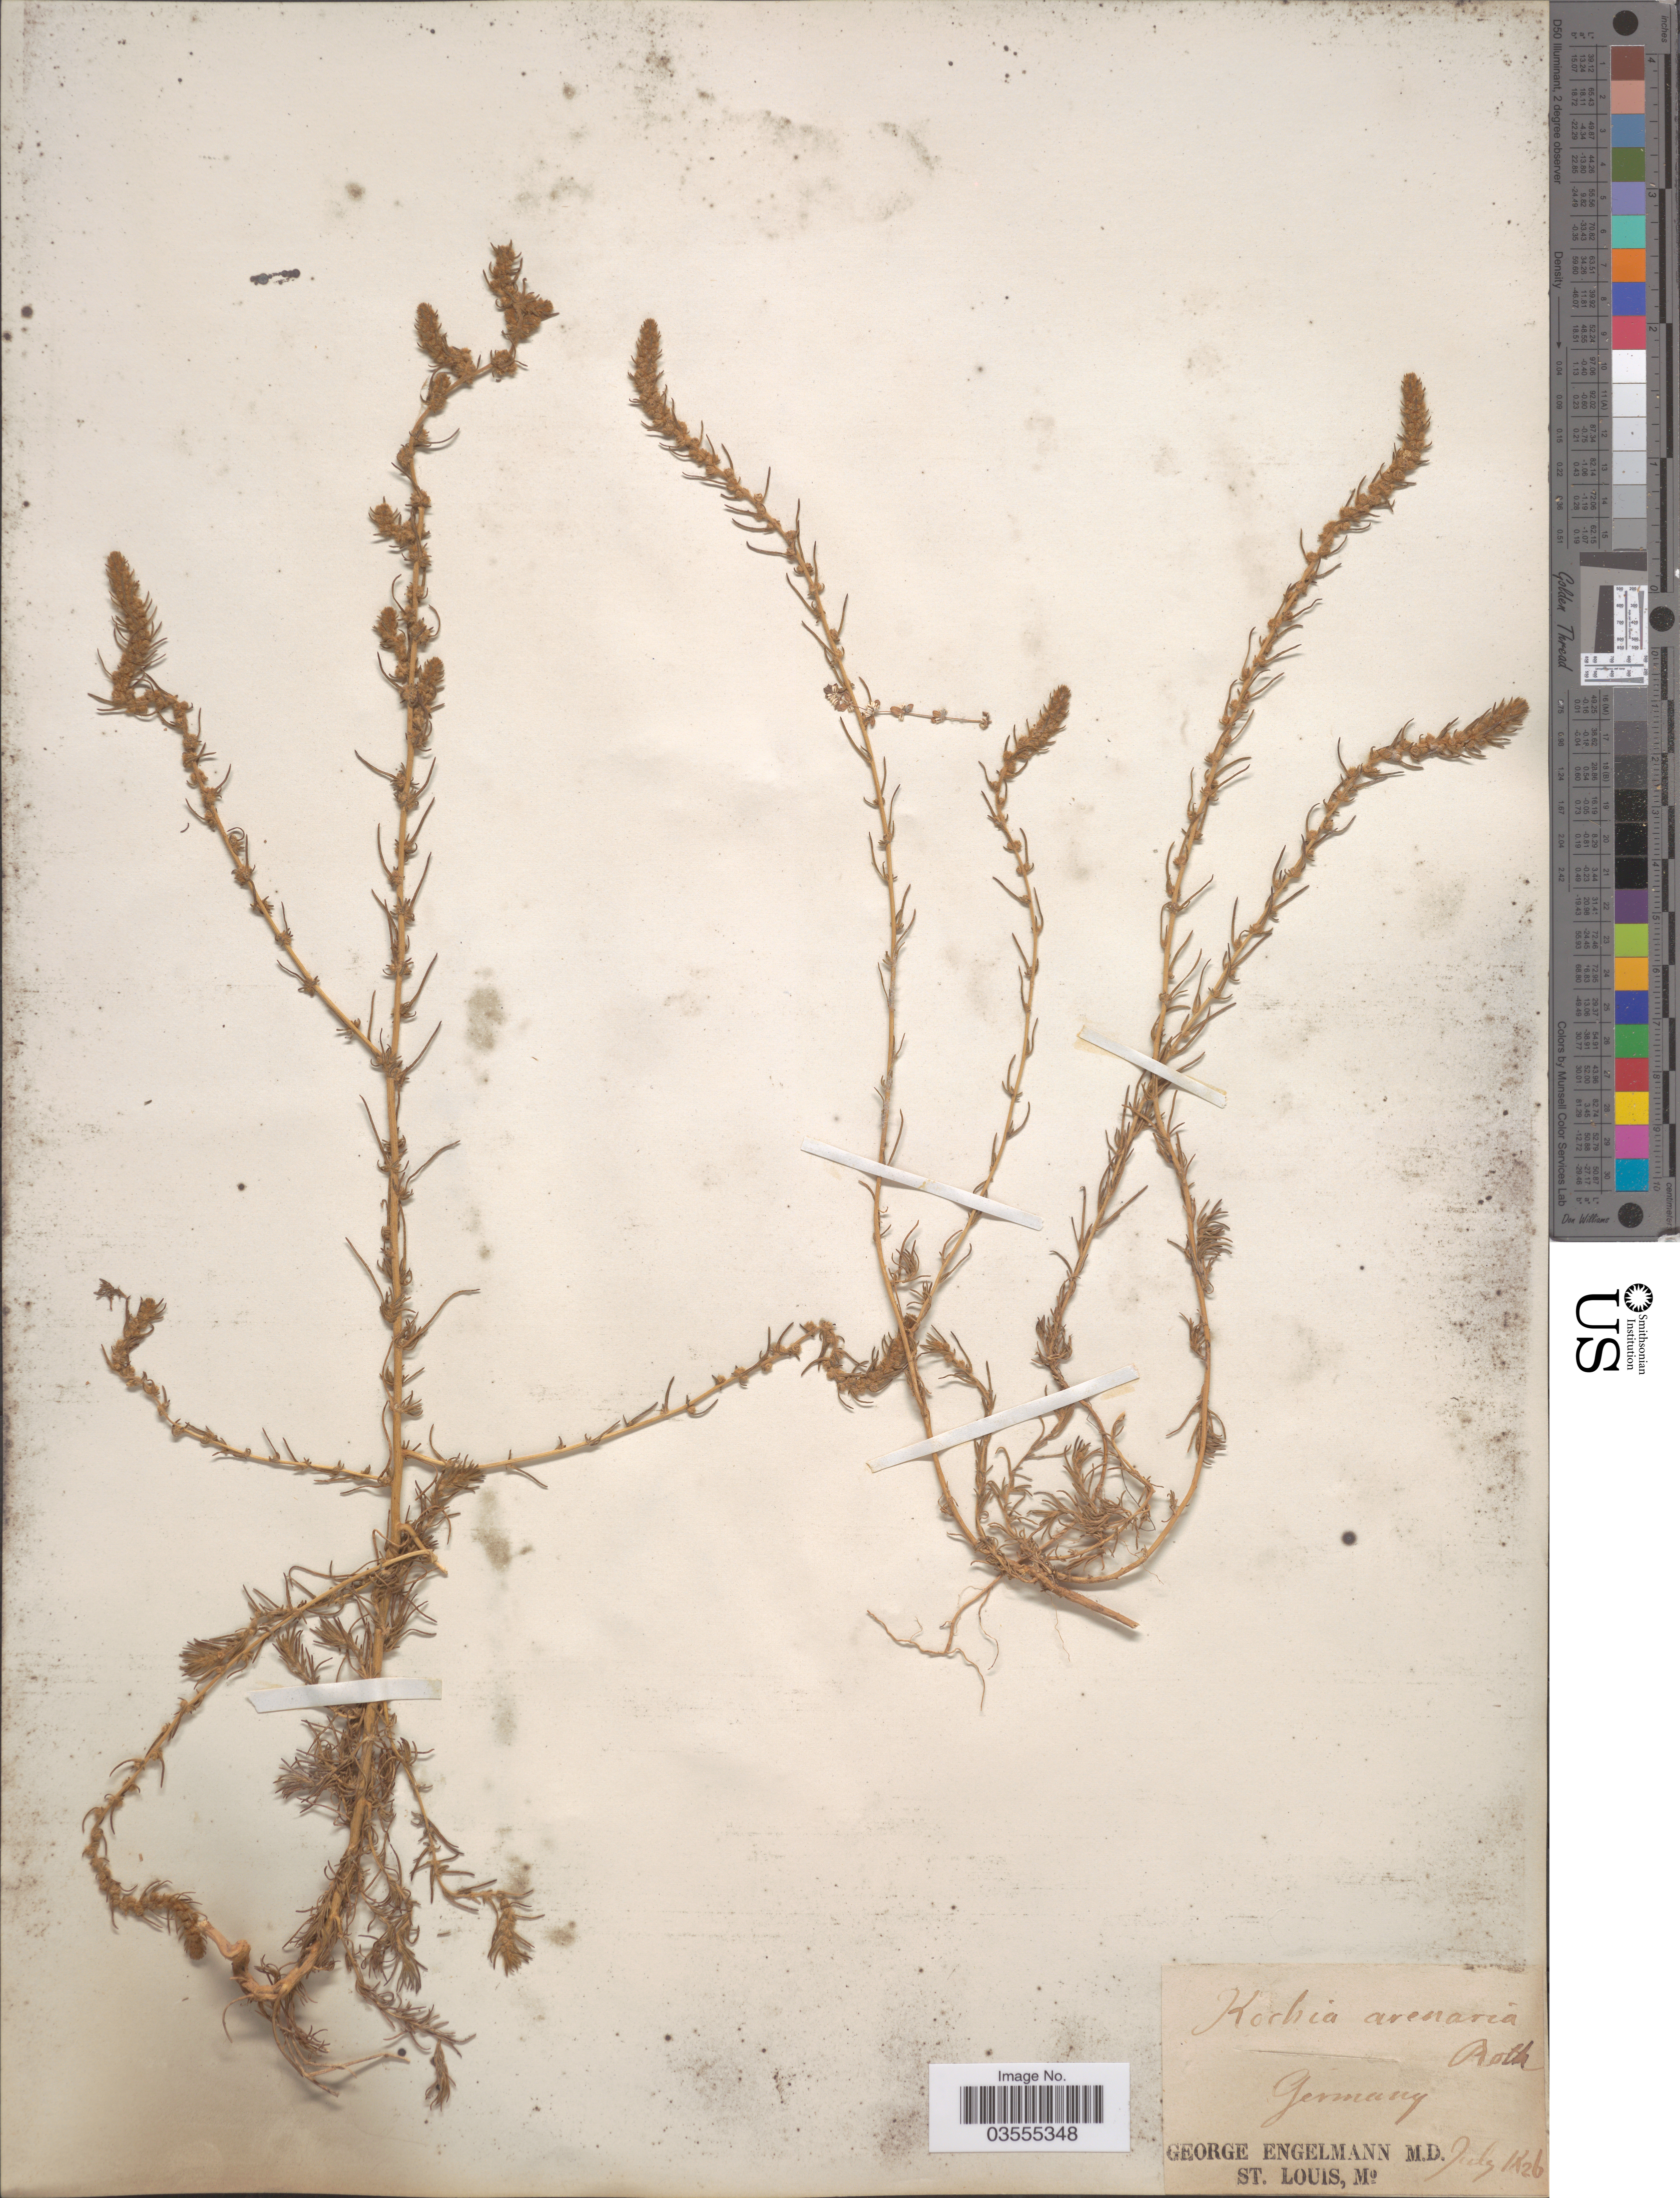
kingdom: Plantae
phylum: Tracheophyta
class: Magnoliopsida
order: Caryophyllales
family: Amaranthaceae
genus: Bassia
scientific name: Bassia laniflora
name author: (S.G. Gmel.) A.J. Scott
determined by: Strong, Mark T., (BOT), Smithsonian Institution - National Museum of Natural History (UNITED STATES)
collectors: G. Engelmann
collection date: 1826-07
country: Germany